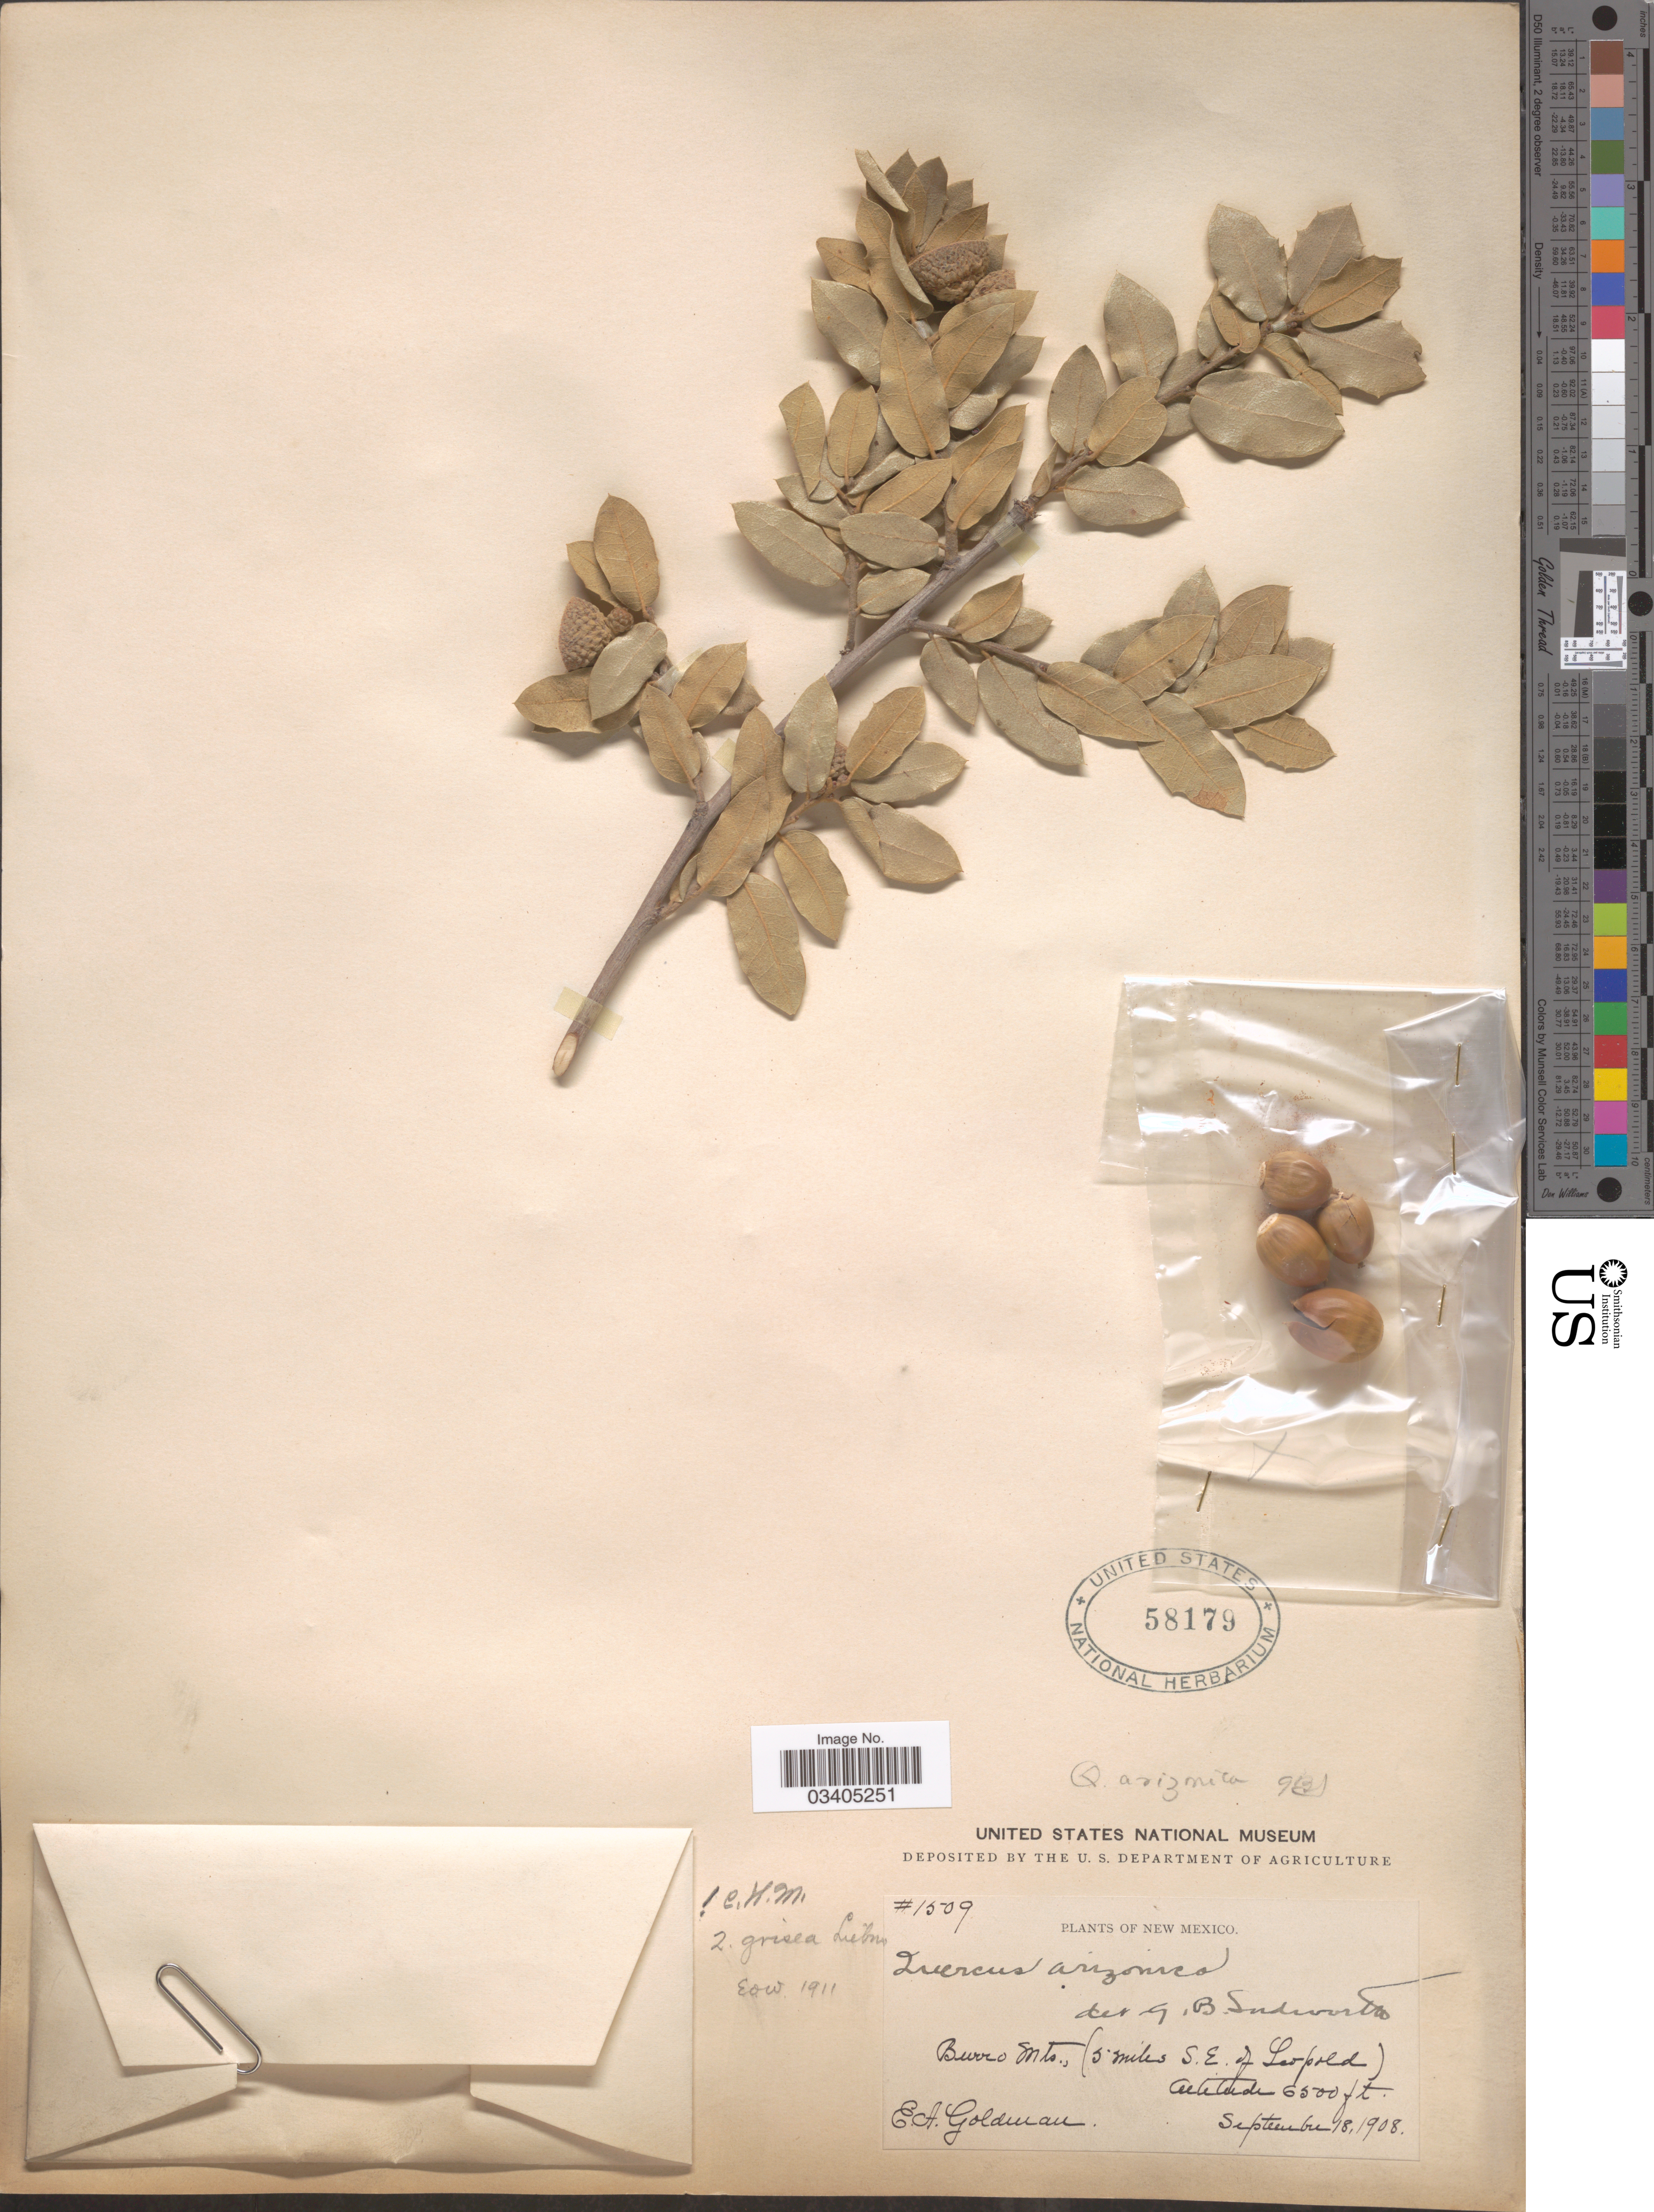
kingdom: Plantae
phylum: Tracheophyta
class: Magnoliopsida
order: Fagales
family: Fagaceae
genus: Quercus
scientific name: Quercus grisea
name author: Liebm.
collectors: E. A. Goldman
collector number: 1509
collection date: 1908-09-18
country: United States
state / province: New Mexico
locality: Burro Mts., (5 miles S.E. of Leopold).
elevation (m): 1981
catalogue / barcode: US 58179